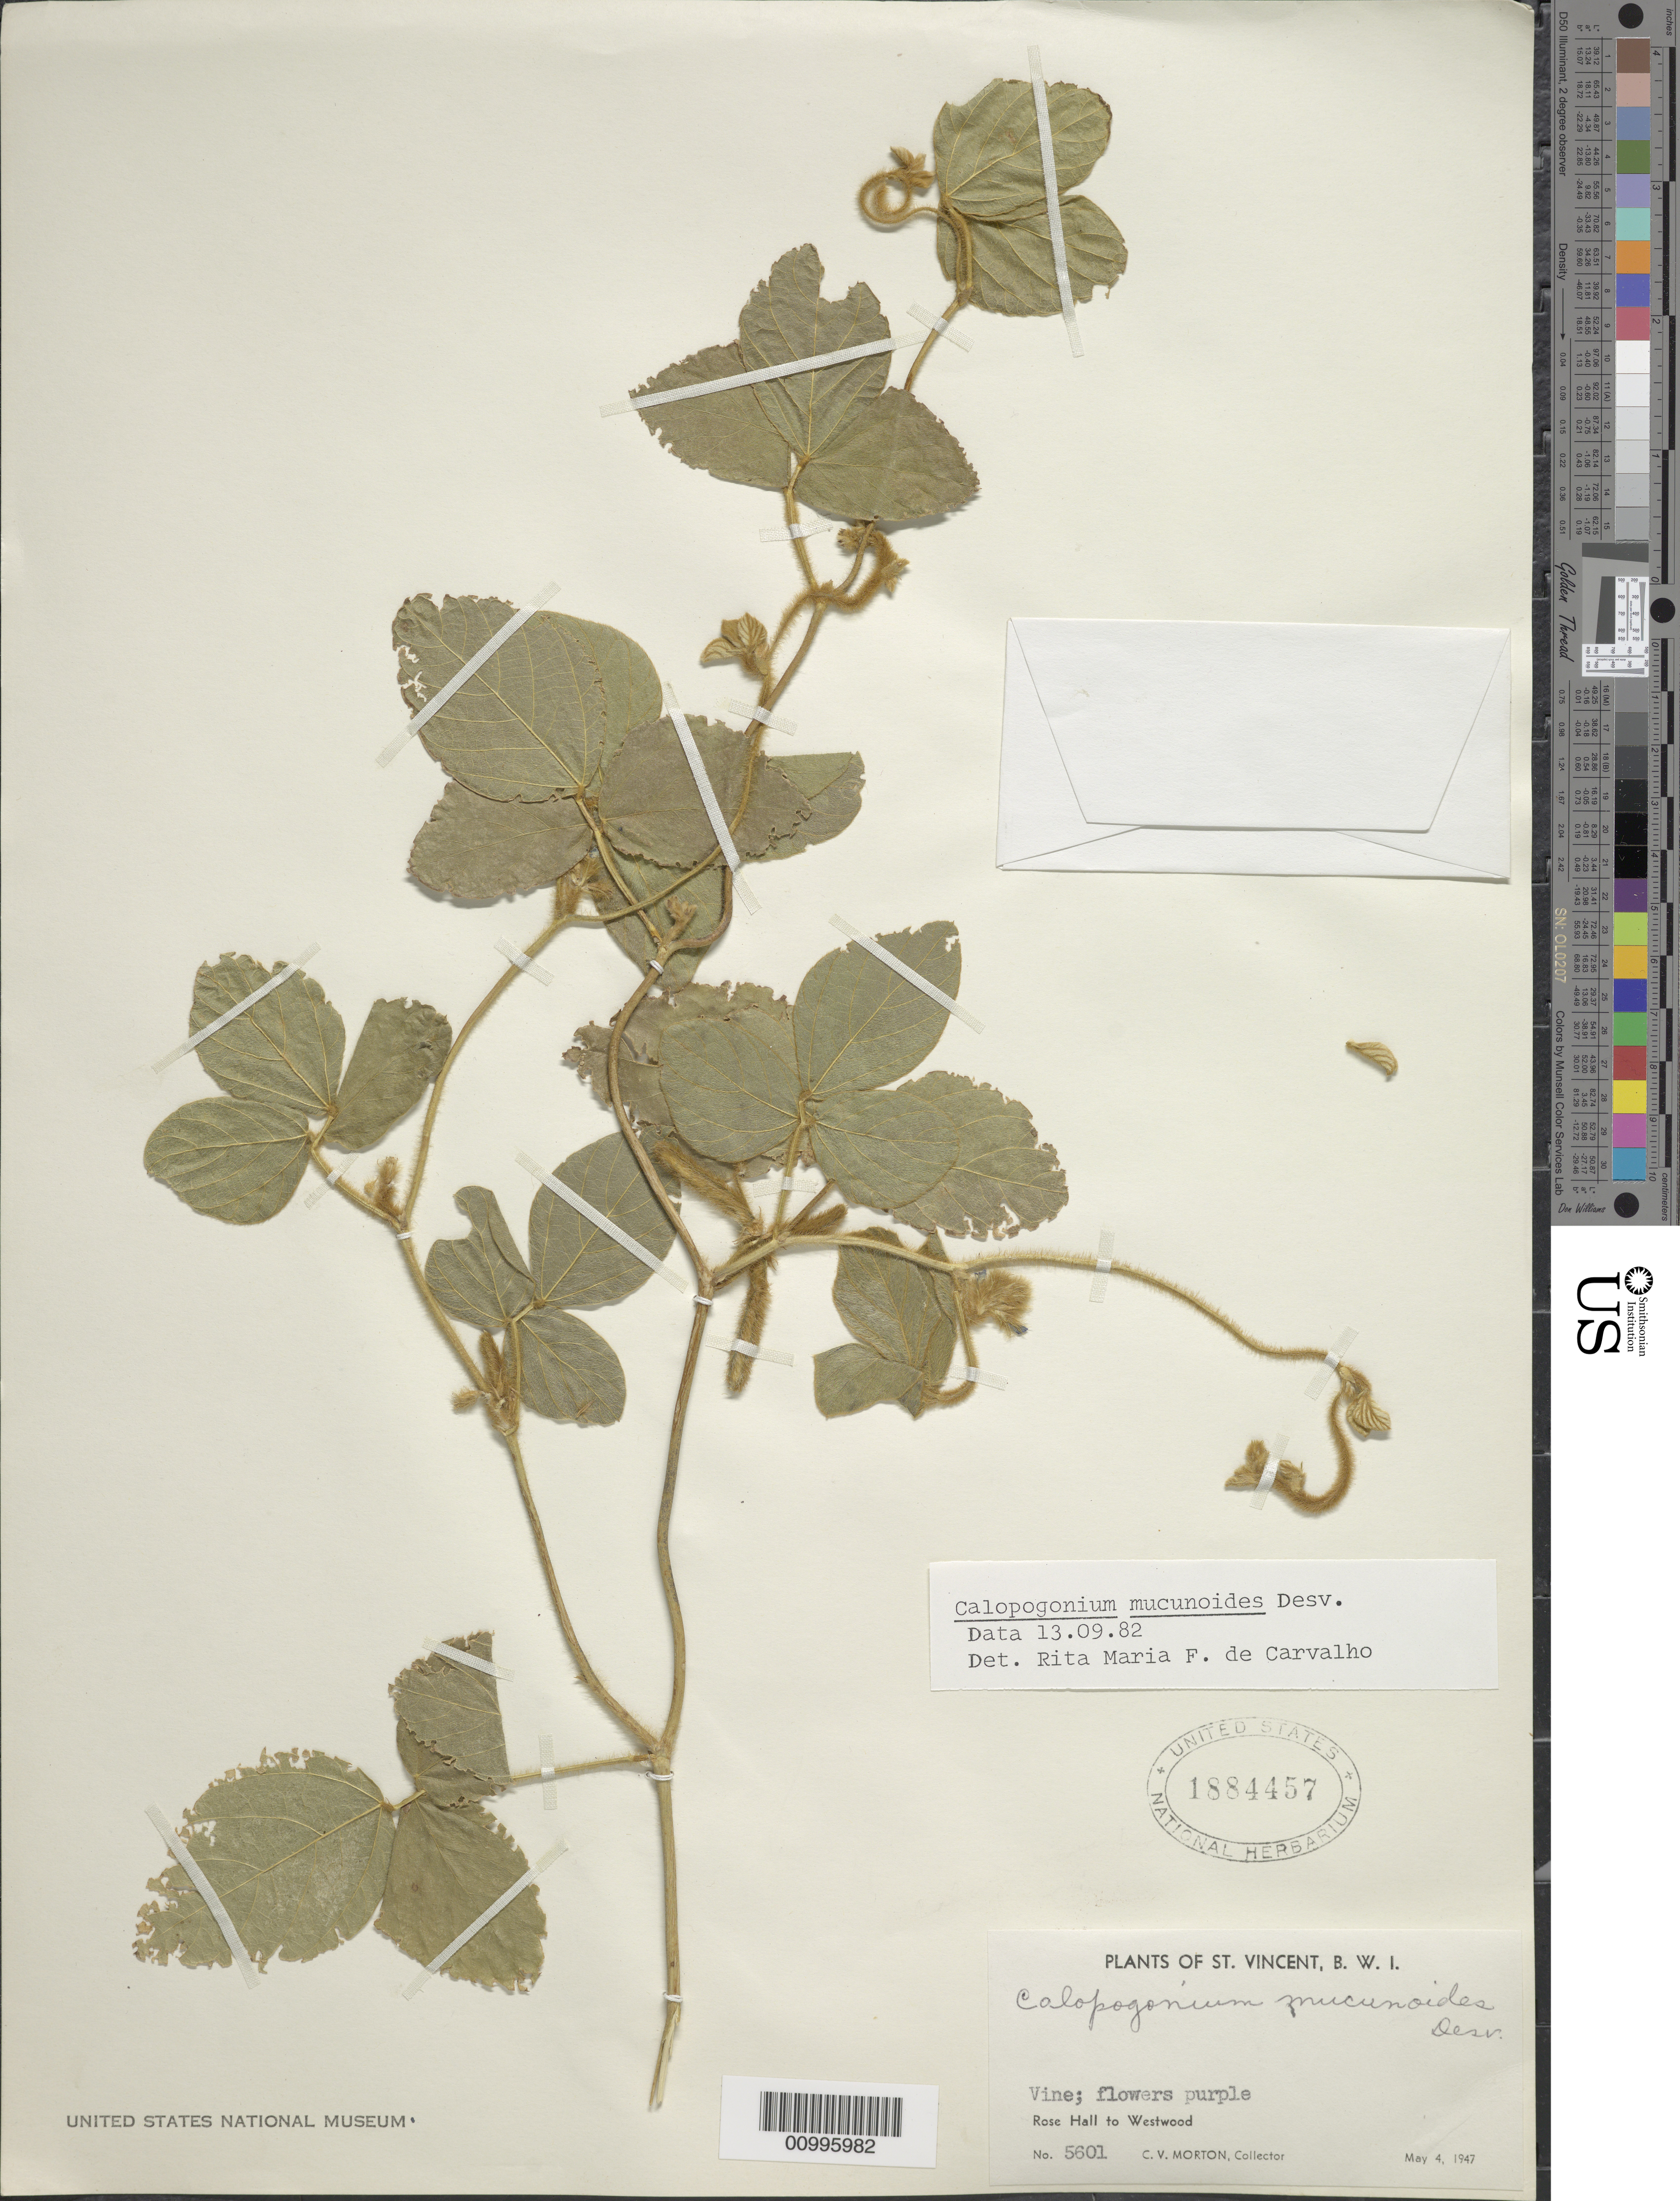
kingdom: Plantae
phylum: Tracheophyta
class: Magnoliopsida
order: Fabales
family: Fabaceae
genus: Calopogonium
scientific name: Calopogonium mucunoides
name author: Desv.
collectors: C. V. Morton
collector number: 5601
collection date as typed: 04 May 1947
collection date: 1947-05-04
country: St. Vincent - Grenadines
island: St. Vincent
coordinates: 0 N, 0 E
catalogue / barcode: US 1884457